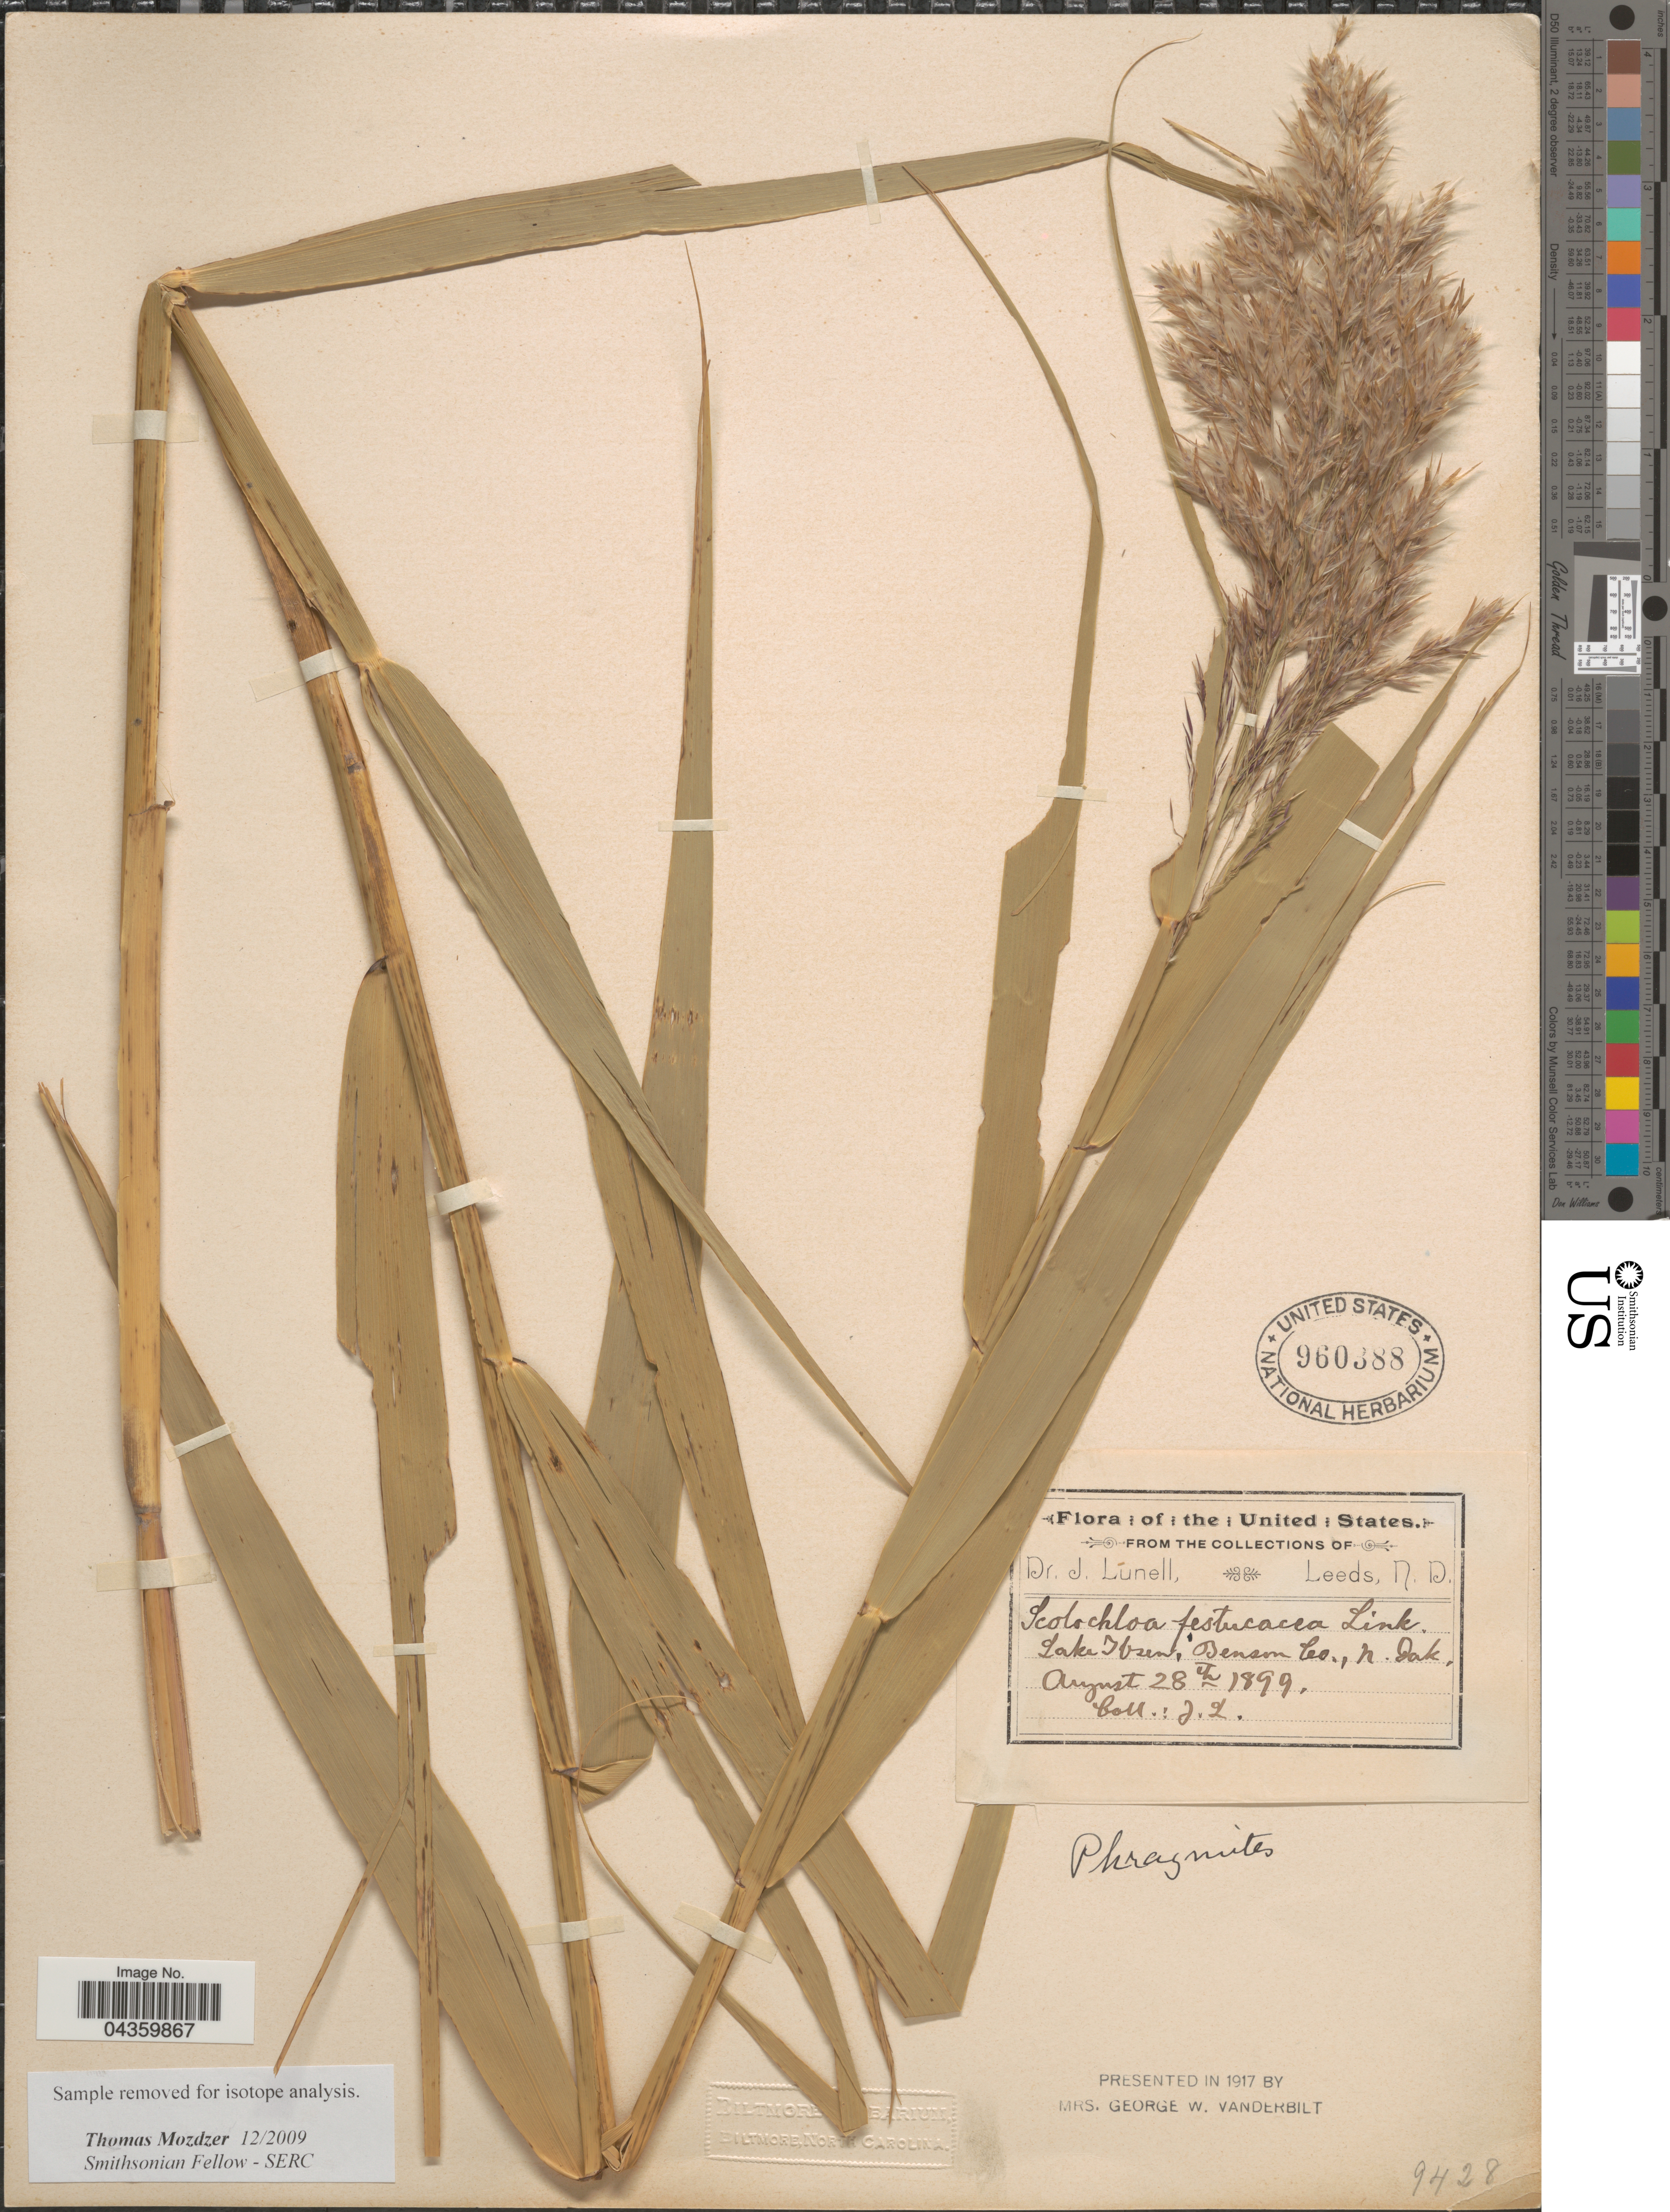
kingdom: Plantae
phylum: Tracheophyta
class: Liliopsida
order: Poales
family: Poaceae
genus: Phragmites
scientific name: Phragmites australis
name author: (Cav.) Trin. ex Steud.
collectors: J. Lunell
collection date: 1899-08-28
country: United States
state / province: North Dakota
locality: Lake Ibsen, Benson Co.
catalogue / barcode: US 960388